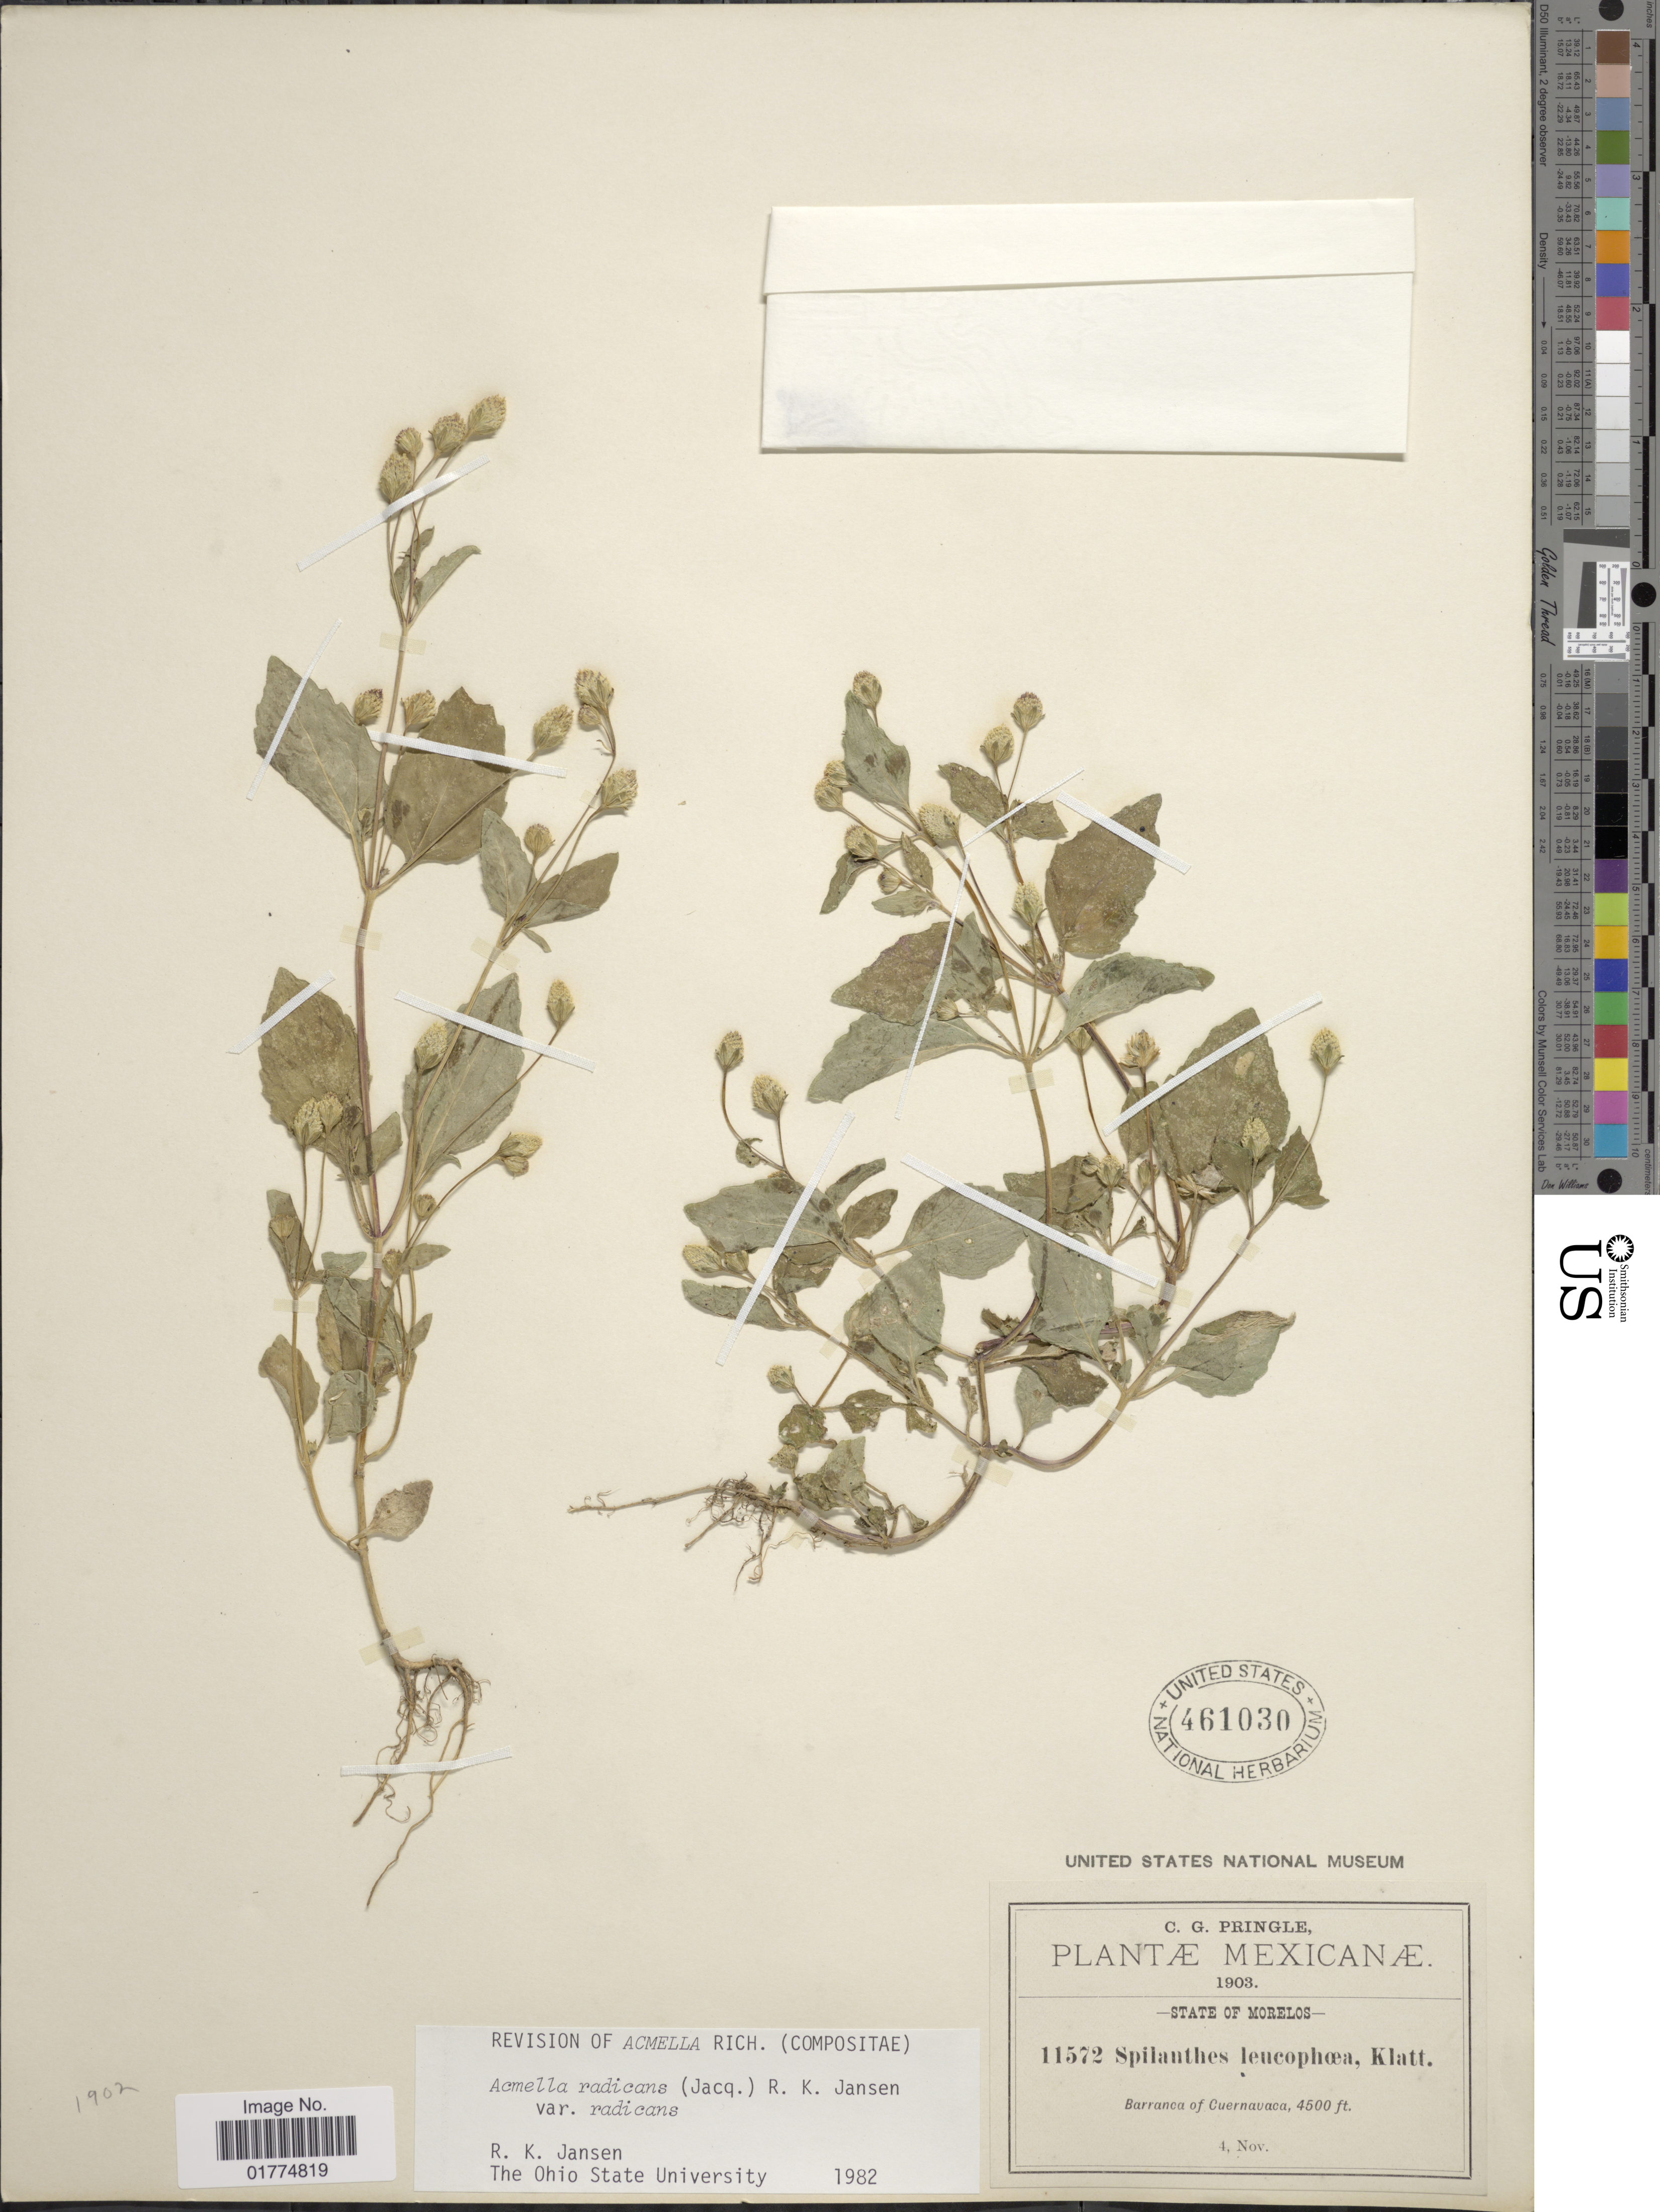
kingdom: Plantae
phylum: Tracheophyta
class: Magnoliopsida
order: Asterales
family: Asteraceae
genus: Acmella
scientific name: Acmella radicans var. radicans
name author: (Jacq.) R.K. Jansen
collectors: C. G. Pringle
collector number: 11572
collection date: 1903-11-04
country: Mexico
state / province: Morelos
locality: Barranca of Cuernavaca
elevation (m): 1372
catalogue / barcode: US 461030